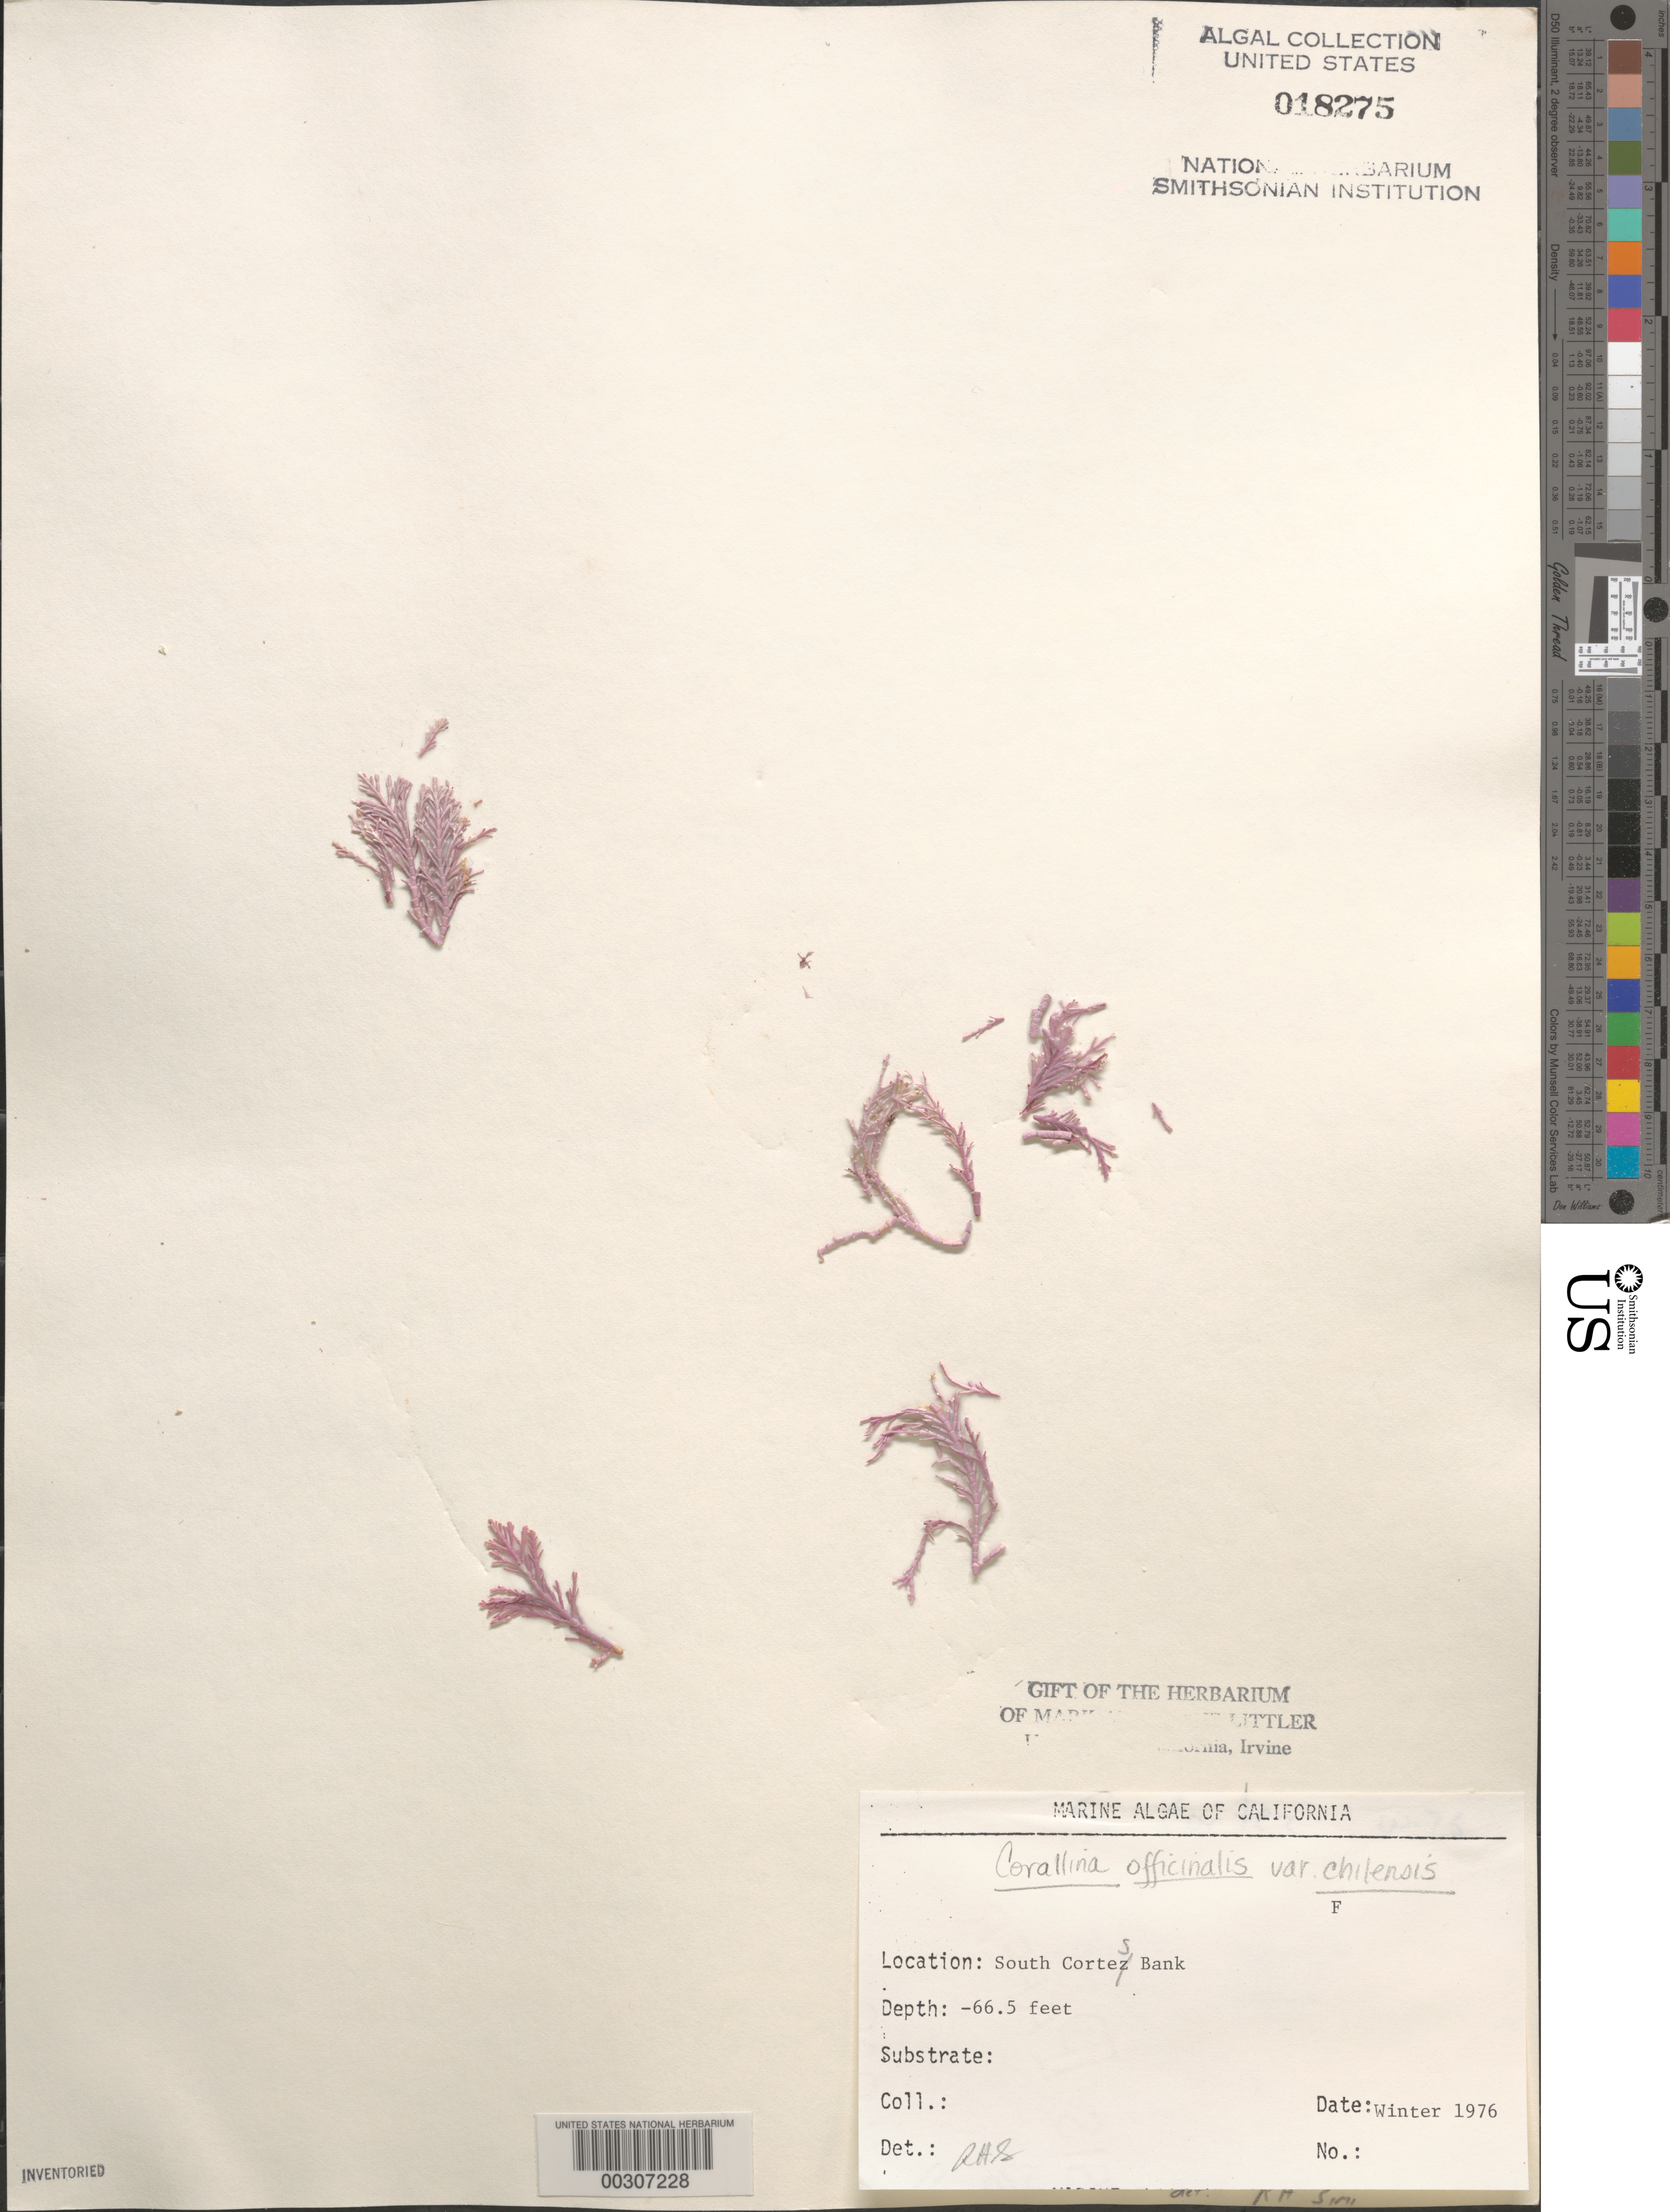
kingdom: Plantae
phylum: Rhodophyta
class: Florideophyceae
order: Corallinales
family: Corallinaceae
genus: Corallina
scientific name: Corallina officinalis var. chilensis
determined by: Sims, Robert H.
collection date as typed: Win 1976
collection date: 1976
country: United States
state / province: California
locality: South Cortes Bank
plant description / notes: BLM-SOCALBIGHT Rocky Intertidal Survey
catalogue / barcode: US 18275